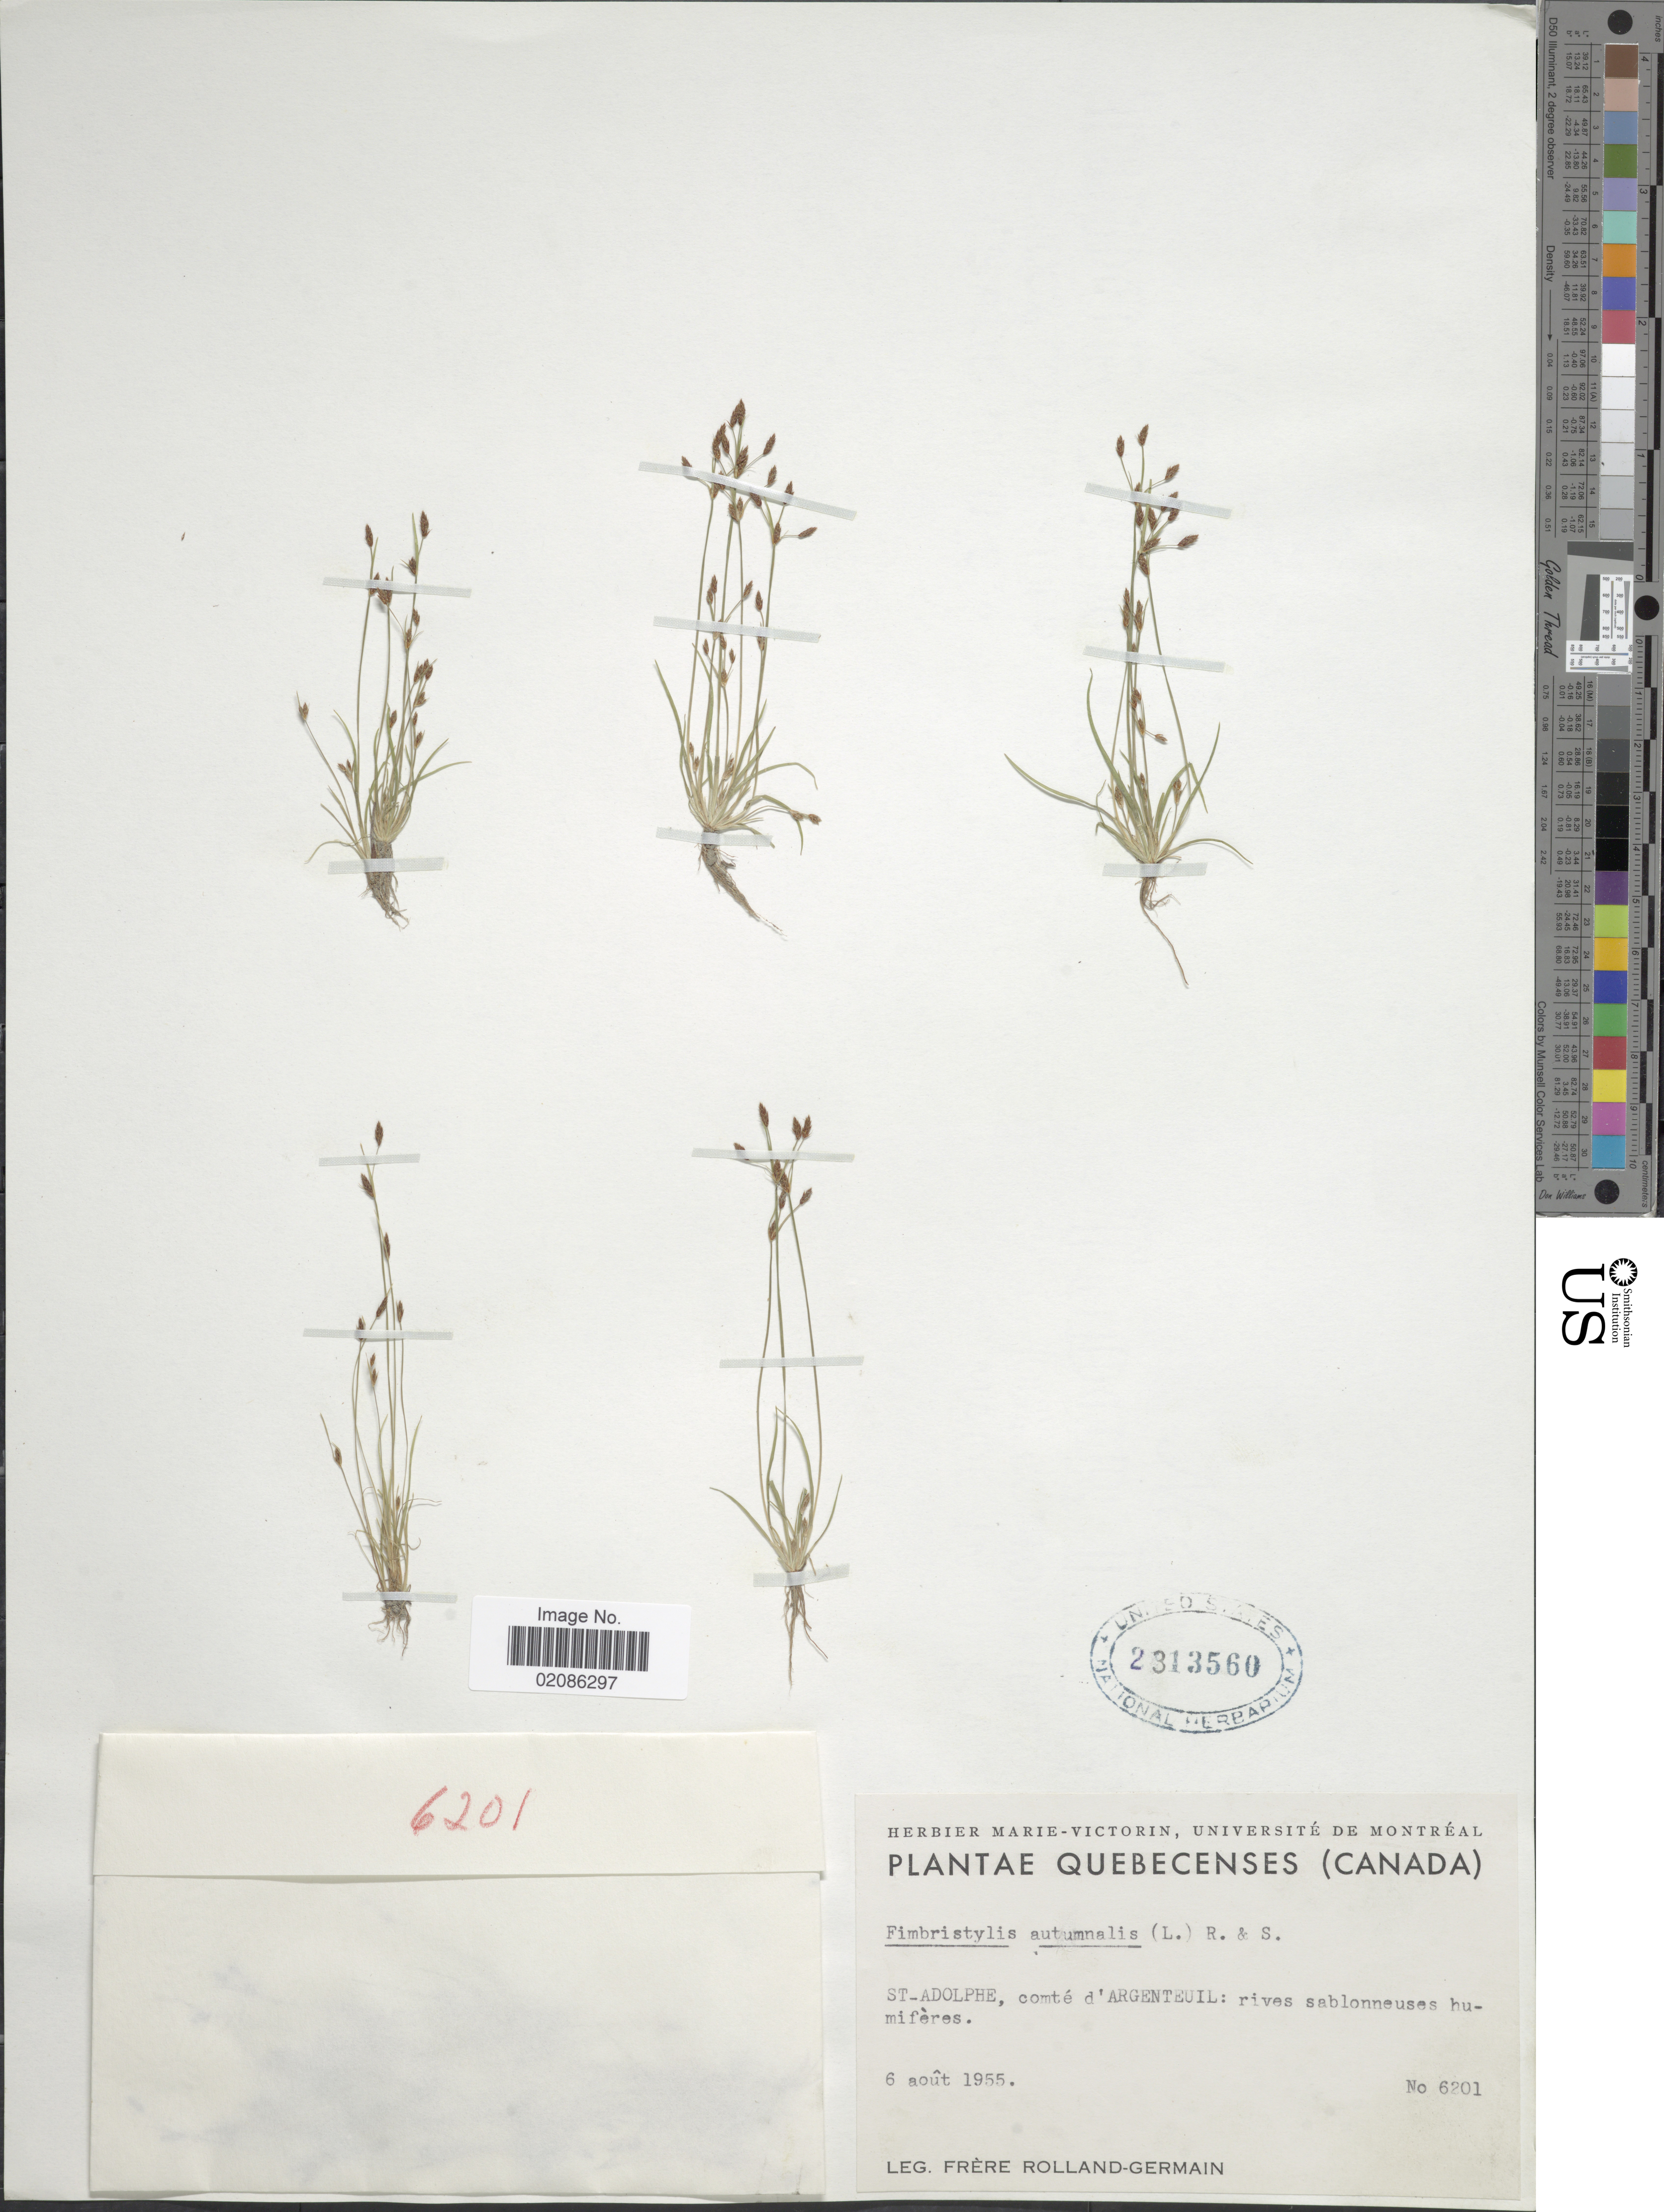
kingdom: Plantae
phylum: Tracheophyta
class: Liliopsida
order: Poales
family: Cyperaceae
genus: Fimbristylis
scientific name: Fimbristylis autumnalis (L.) Roem. & Schult.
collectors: Rolland-Germain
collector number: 6201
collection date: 1955-08-06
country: Canada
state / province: Quebec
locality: St-Adolphe, comté d'Argenteuil: rives sablonneuses humifères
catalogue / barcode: US 2313560